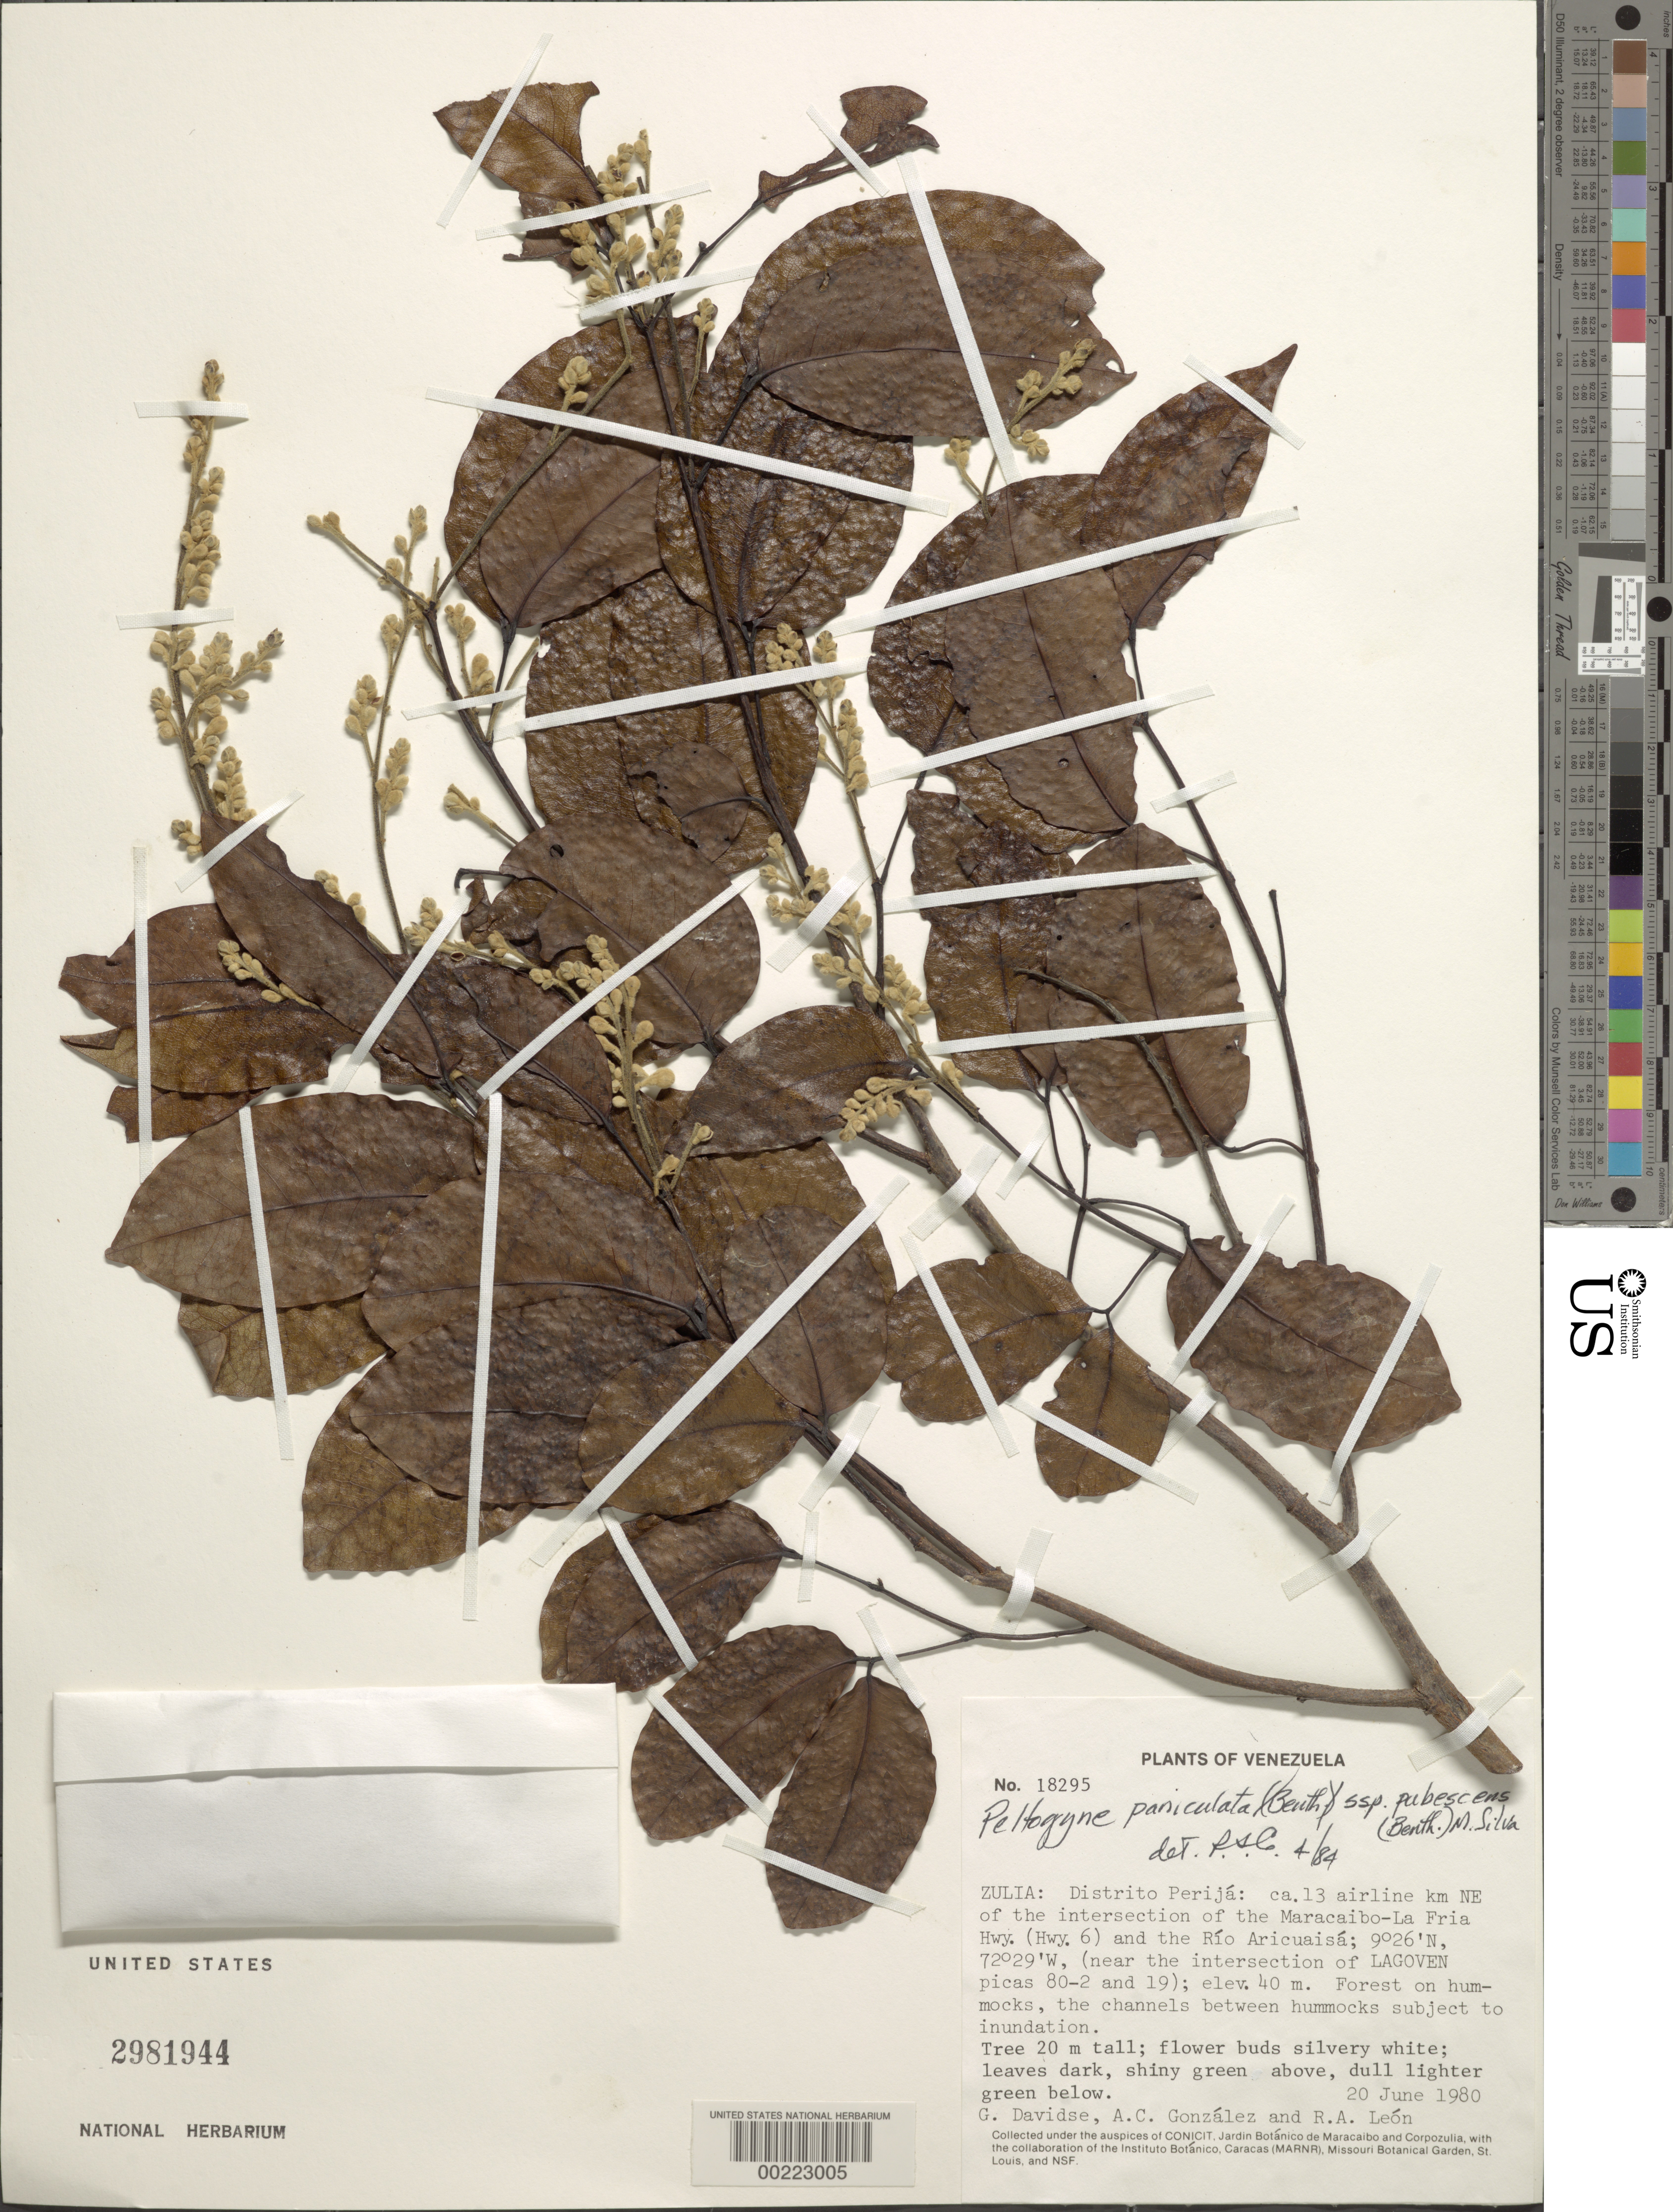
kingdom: Plantae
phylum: Tracheophyta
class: Magnoliopsida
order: Fabales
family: Fabaceae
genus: Peltogyne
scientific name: Peltogyne paniculata subsp. pubescens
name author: (Benth.) M.F. Silva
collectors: G. Davidse, A. C. González & R. A. León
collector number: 18295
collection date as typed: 20 Jun 1980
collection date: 1980-06-20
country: Venezuela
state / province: Zulia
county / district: Machiques de Perijá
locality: Ca 13 airline km ne of the intersection of the maracaibo-la fria hwy (hwy 6) + rio aricuaisa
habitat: Forest on hummocks, channels between hummocks subject to inundation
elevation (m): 50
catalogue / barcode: US 2981944